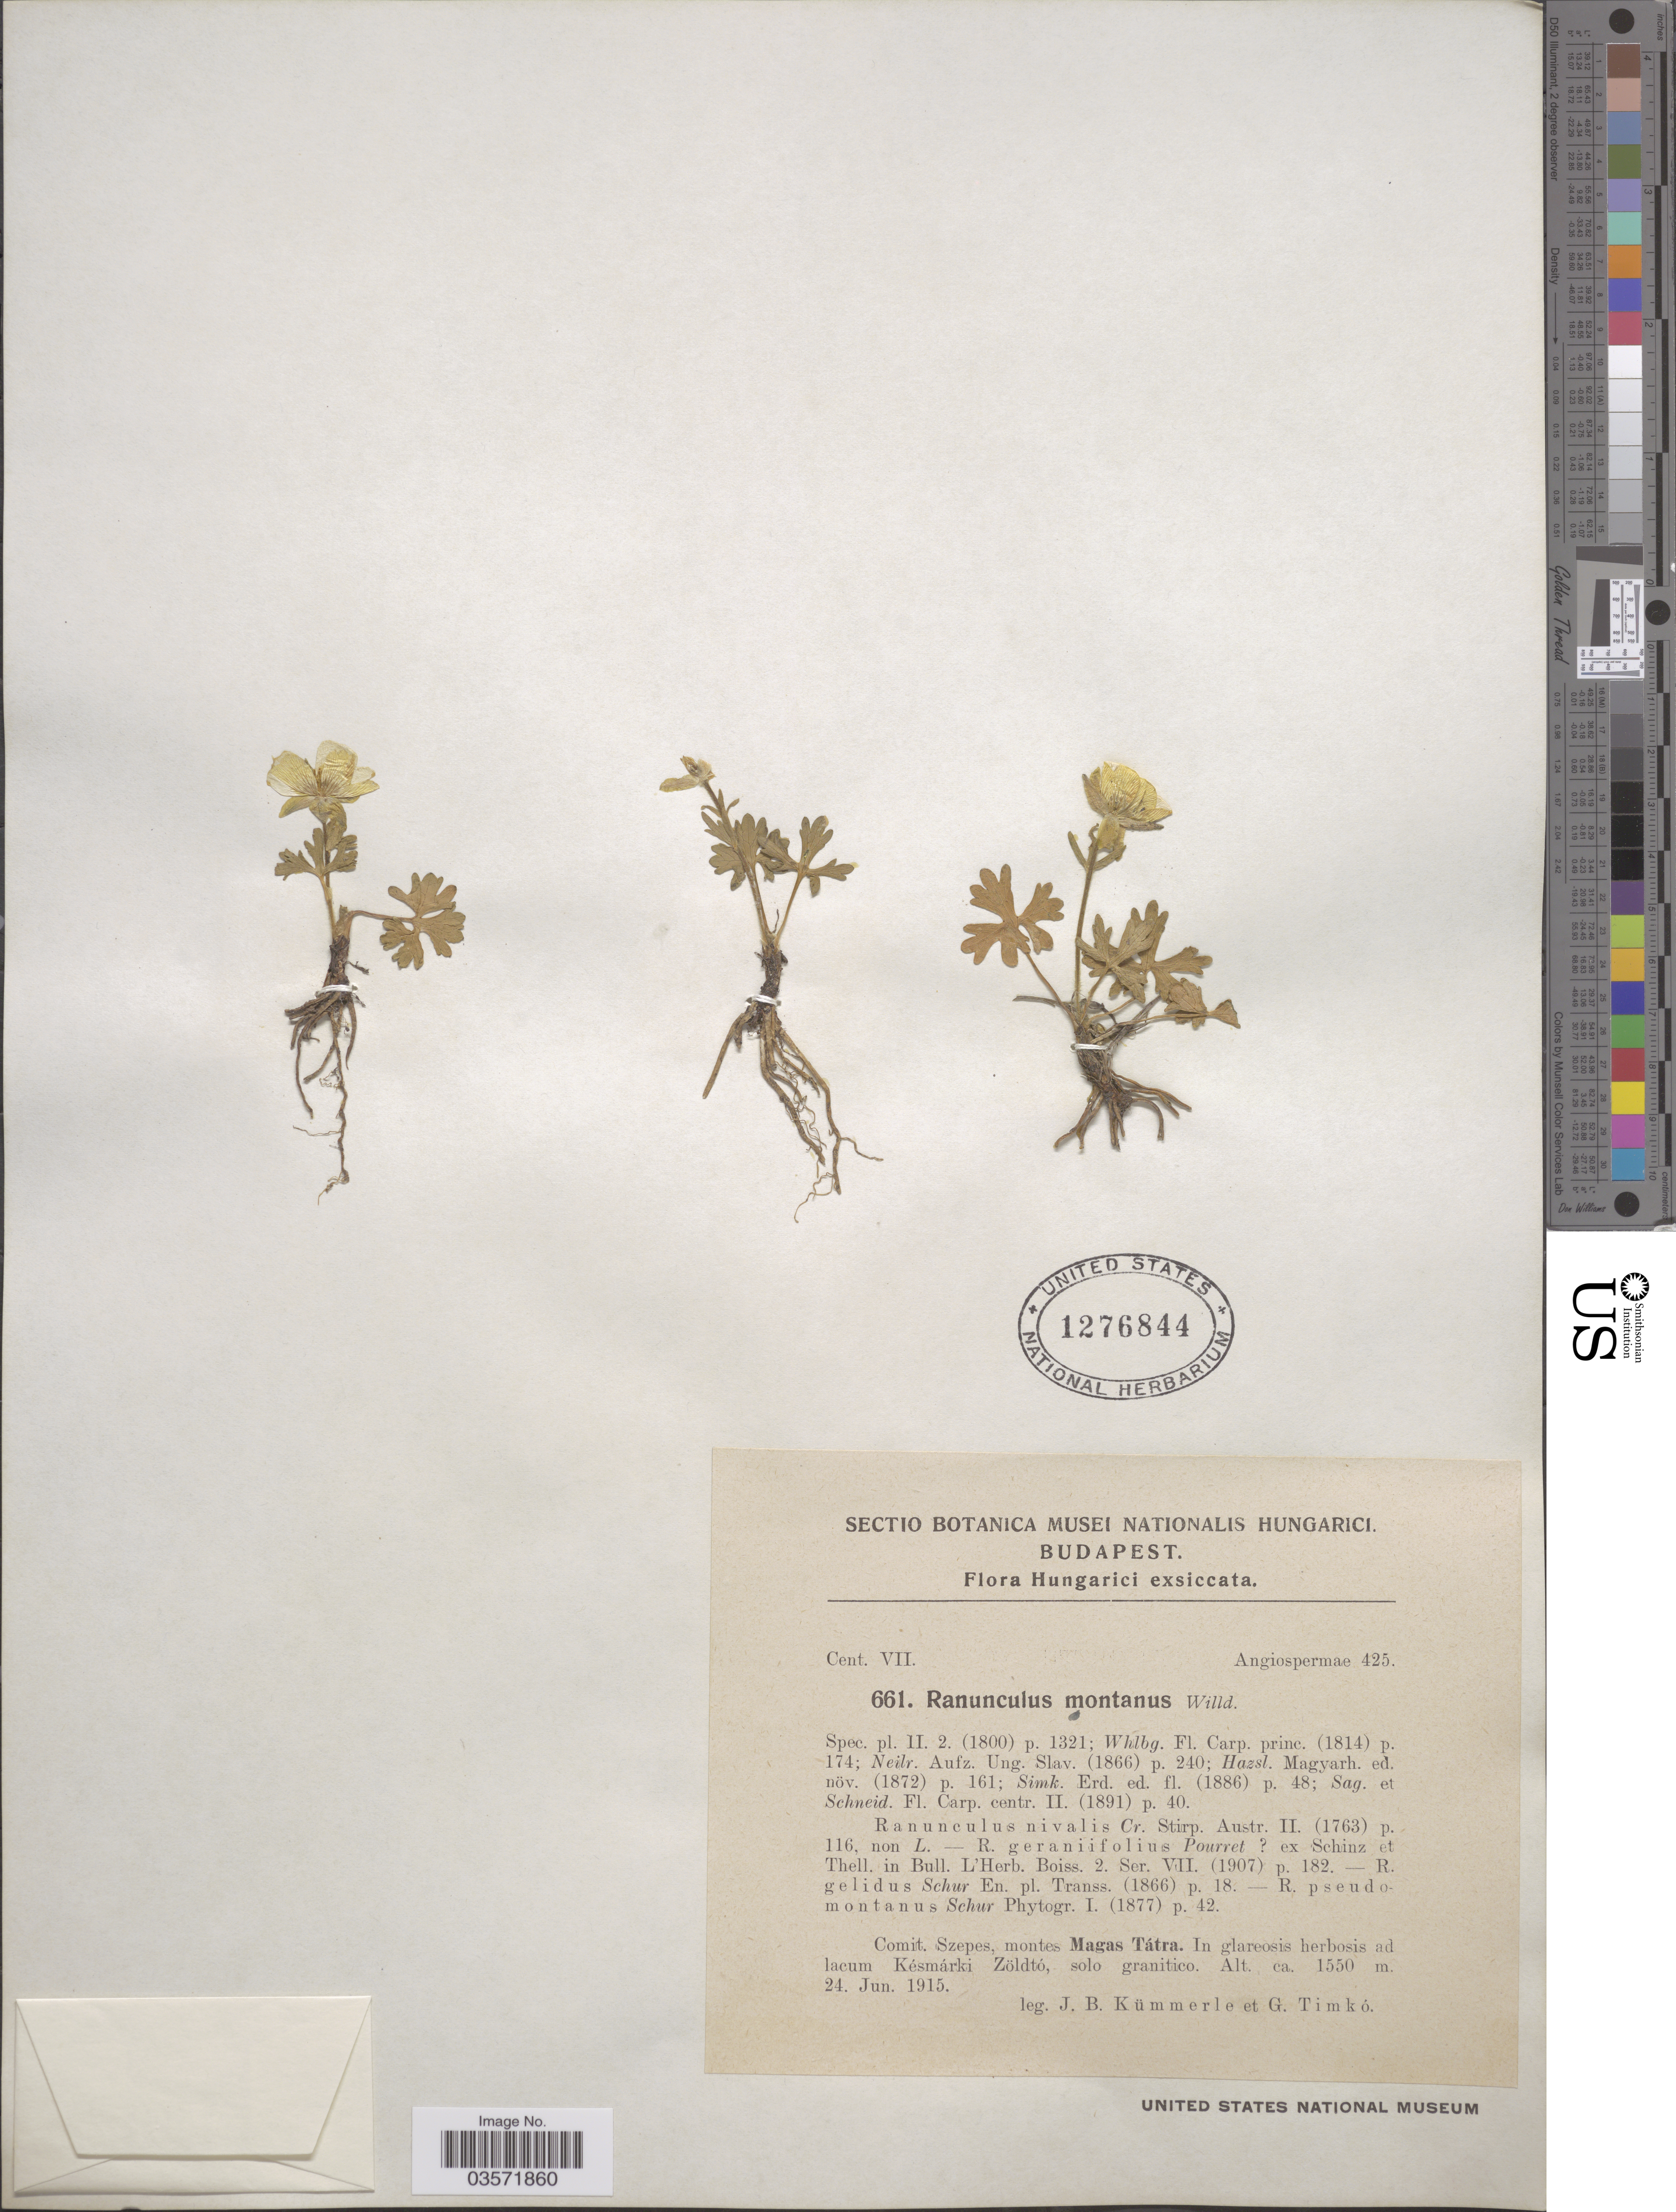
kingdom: Plantae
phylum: Tracheophyta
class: Magnoliopsida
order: Ranunculales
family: Ranunculaceae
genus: Ranunculus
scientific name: Ranunculus montanus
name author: Willd.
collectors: J. Kummerle & G. Timko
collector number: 661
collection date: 1915-06-24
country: Hungary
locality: Comit. Szepes, montes Magas Tátra. In glareosis herbosis ad lacum Késmárki Zöldtó.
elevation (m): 1550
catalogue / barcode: US 1276844